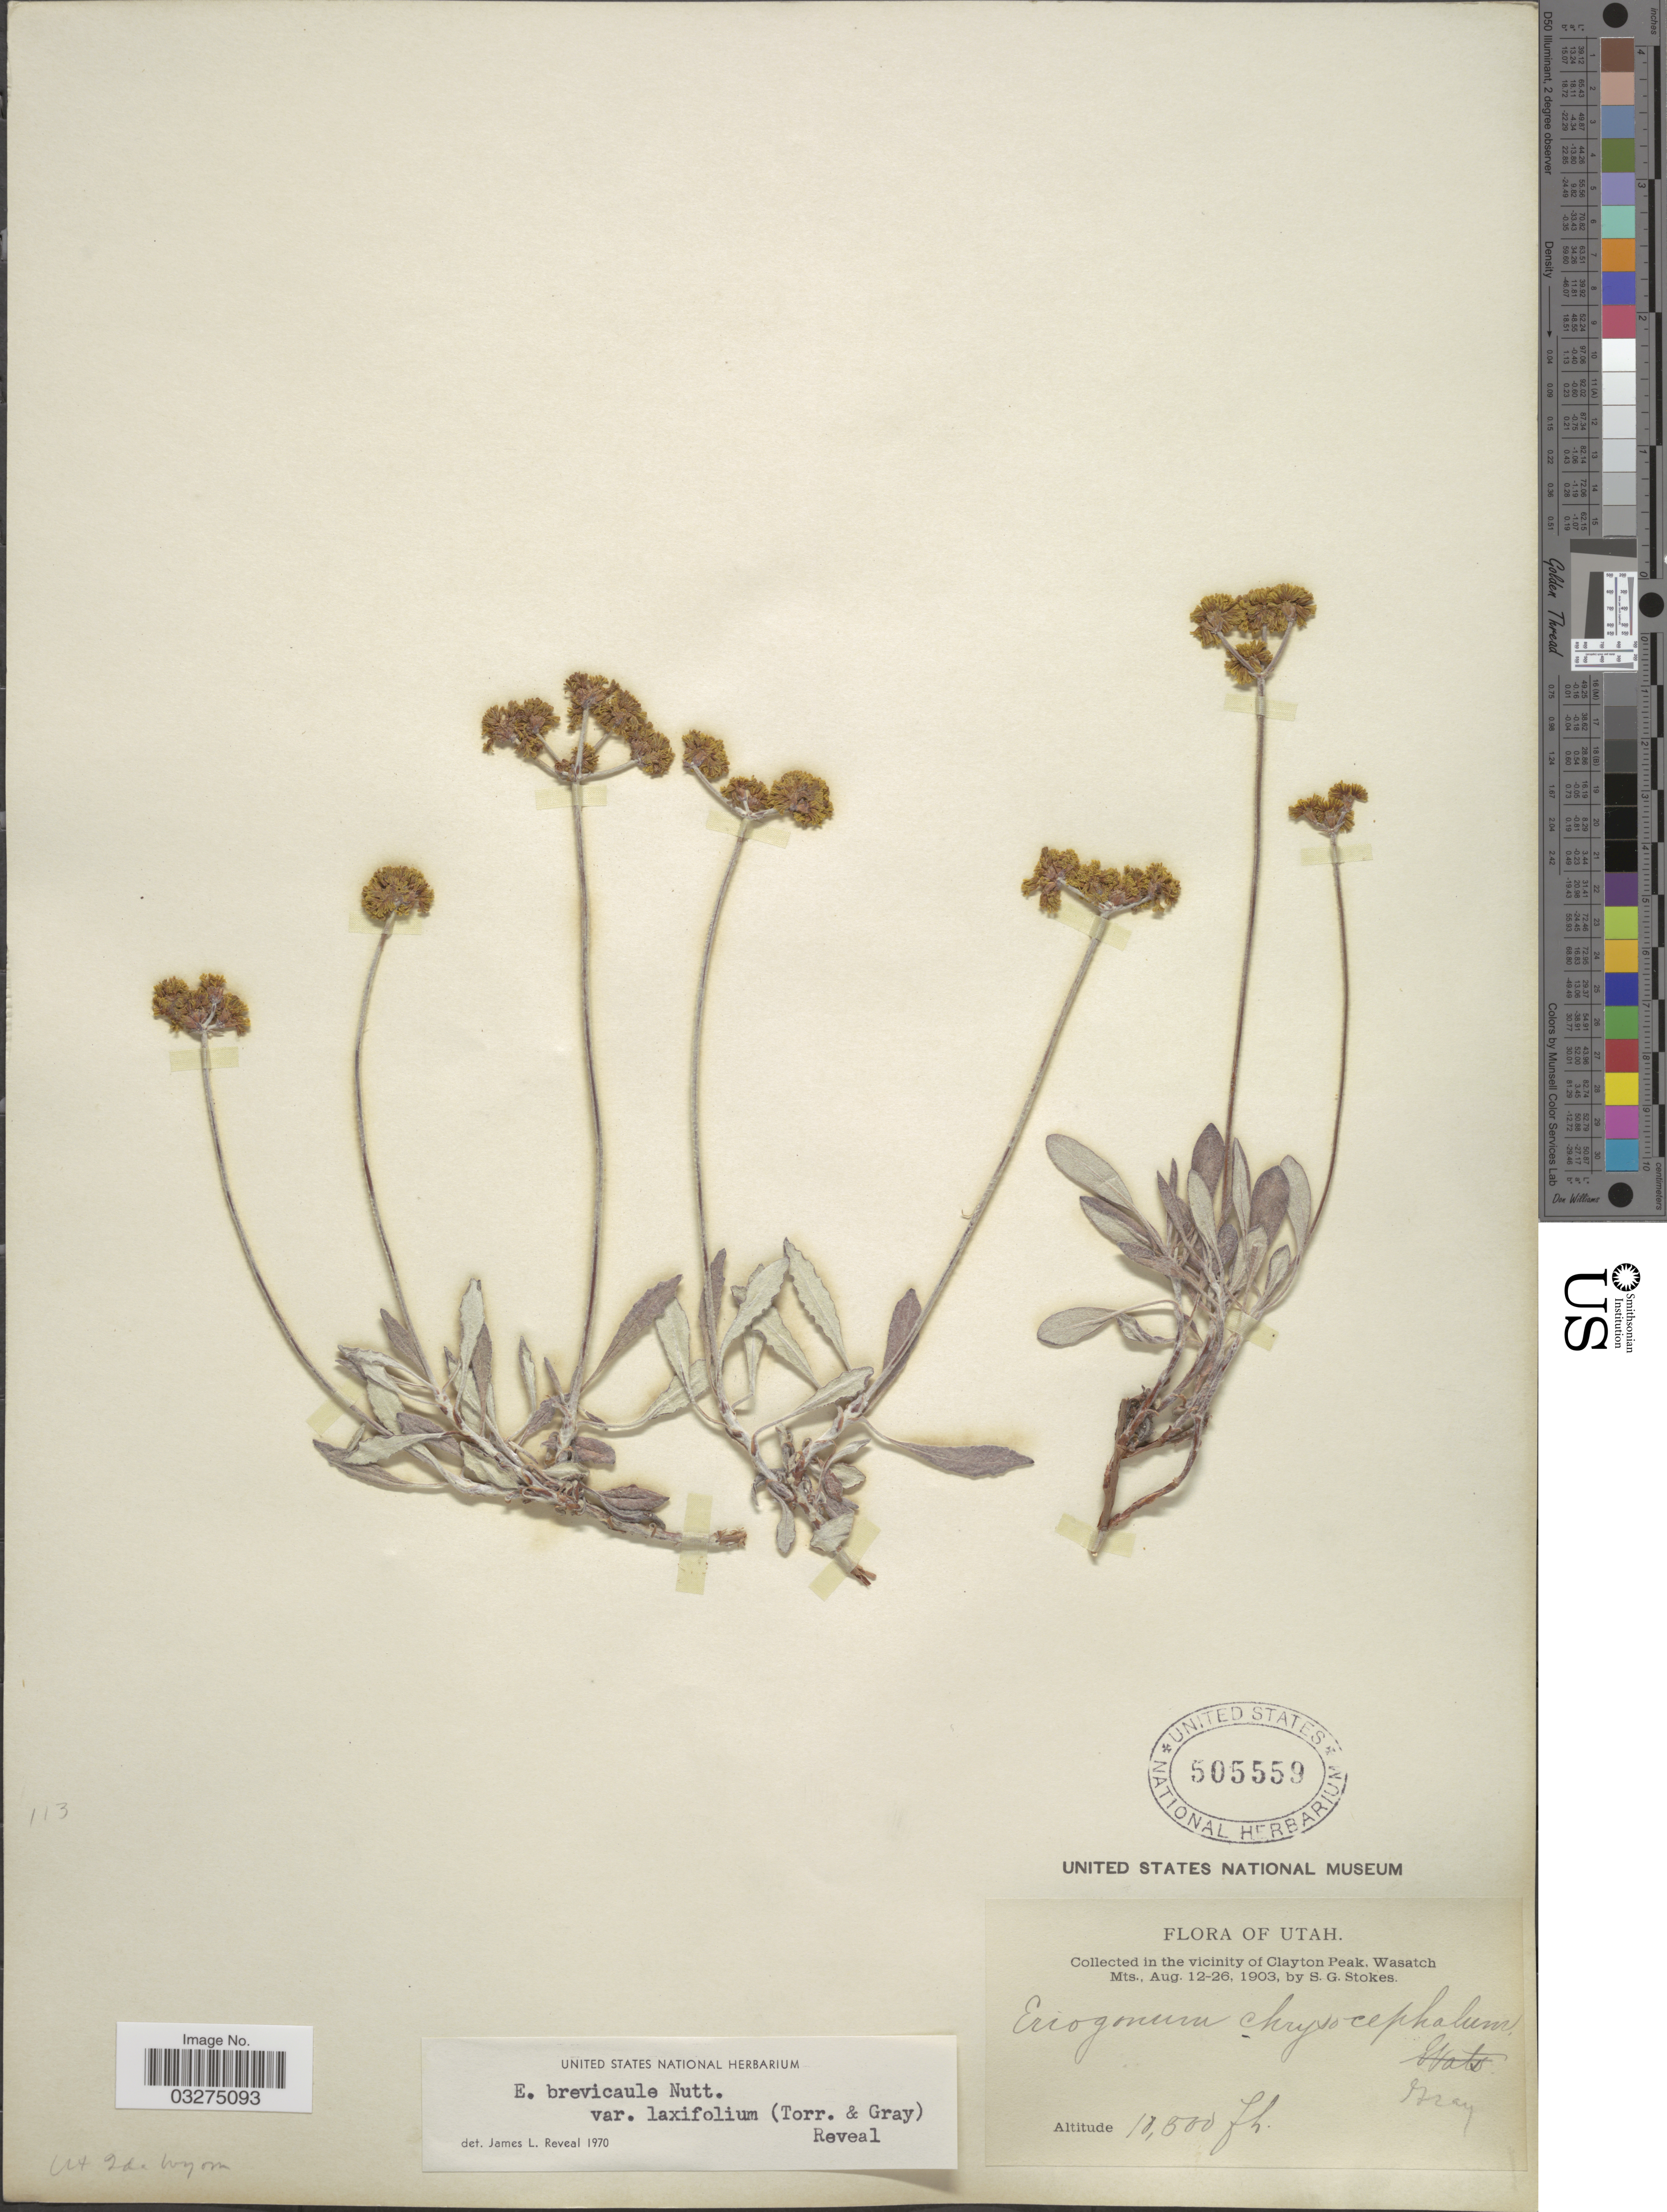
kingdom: Plantae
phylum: Tracheophyta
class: Magnoliopsida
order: Caryophyllales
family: Polygonaceae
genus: Eriogonum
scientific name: Eriogonum brevicaule var. laxifolium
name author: (Torr. & A. Gray) Reveal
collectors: S. G. Stokes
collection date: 1903-08-12/1903-08-26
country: United States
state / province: Utah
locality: In the vicinity of Clayton Peak, Wasatch.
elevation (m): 3200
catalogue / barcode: US 505559